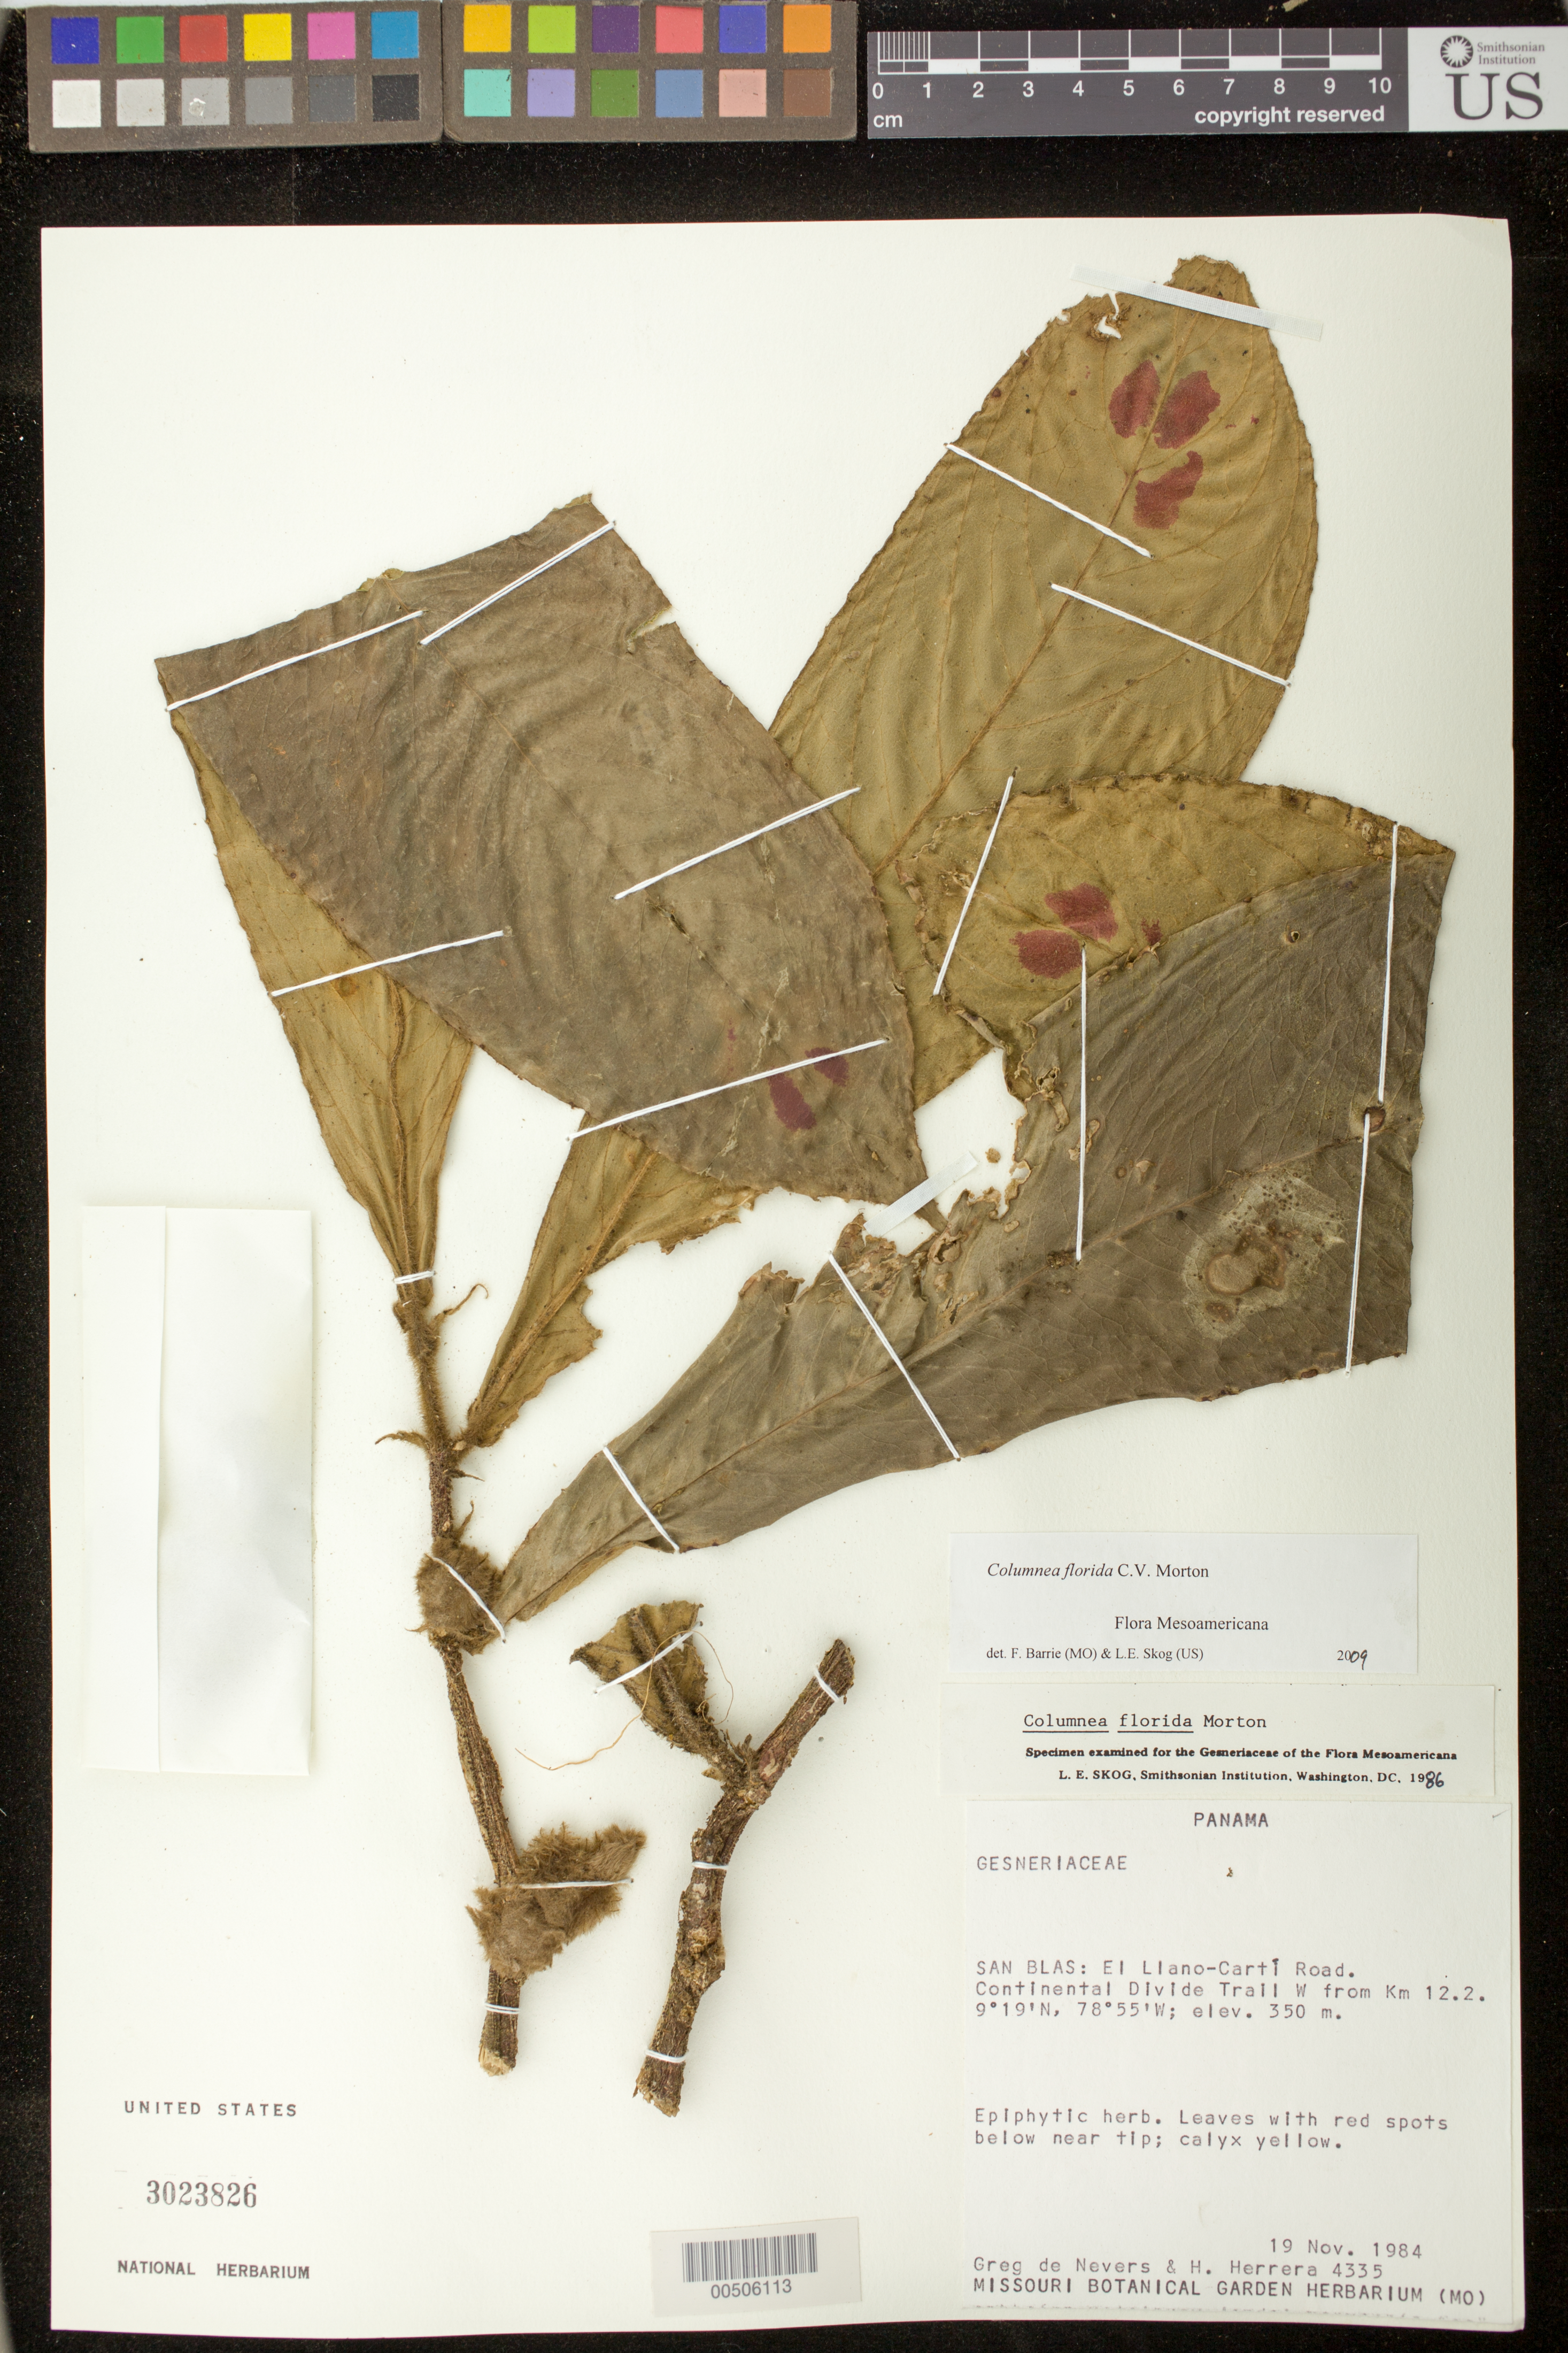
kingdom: Plantae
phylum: Tracheophyta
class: Magnoliopsida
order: Lamiales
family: Gesneriaceae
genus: Columnea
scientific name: Columnea florida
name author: C.V. Morton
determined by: Skog, Laurence E.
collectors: G. C. de Nevers & H. Herrera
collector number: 4335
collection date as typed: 19 Nov 1984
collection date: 1984-11-19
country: Panama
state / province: Kuna Yala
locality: El Llano-Cartí road, Continental Divide Trail from km 12.2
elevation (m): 350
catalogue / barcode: US 3023826